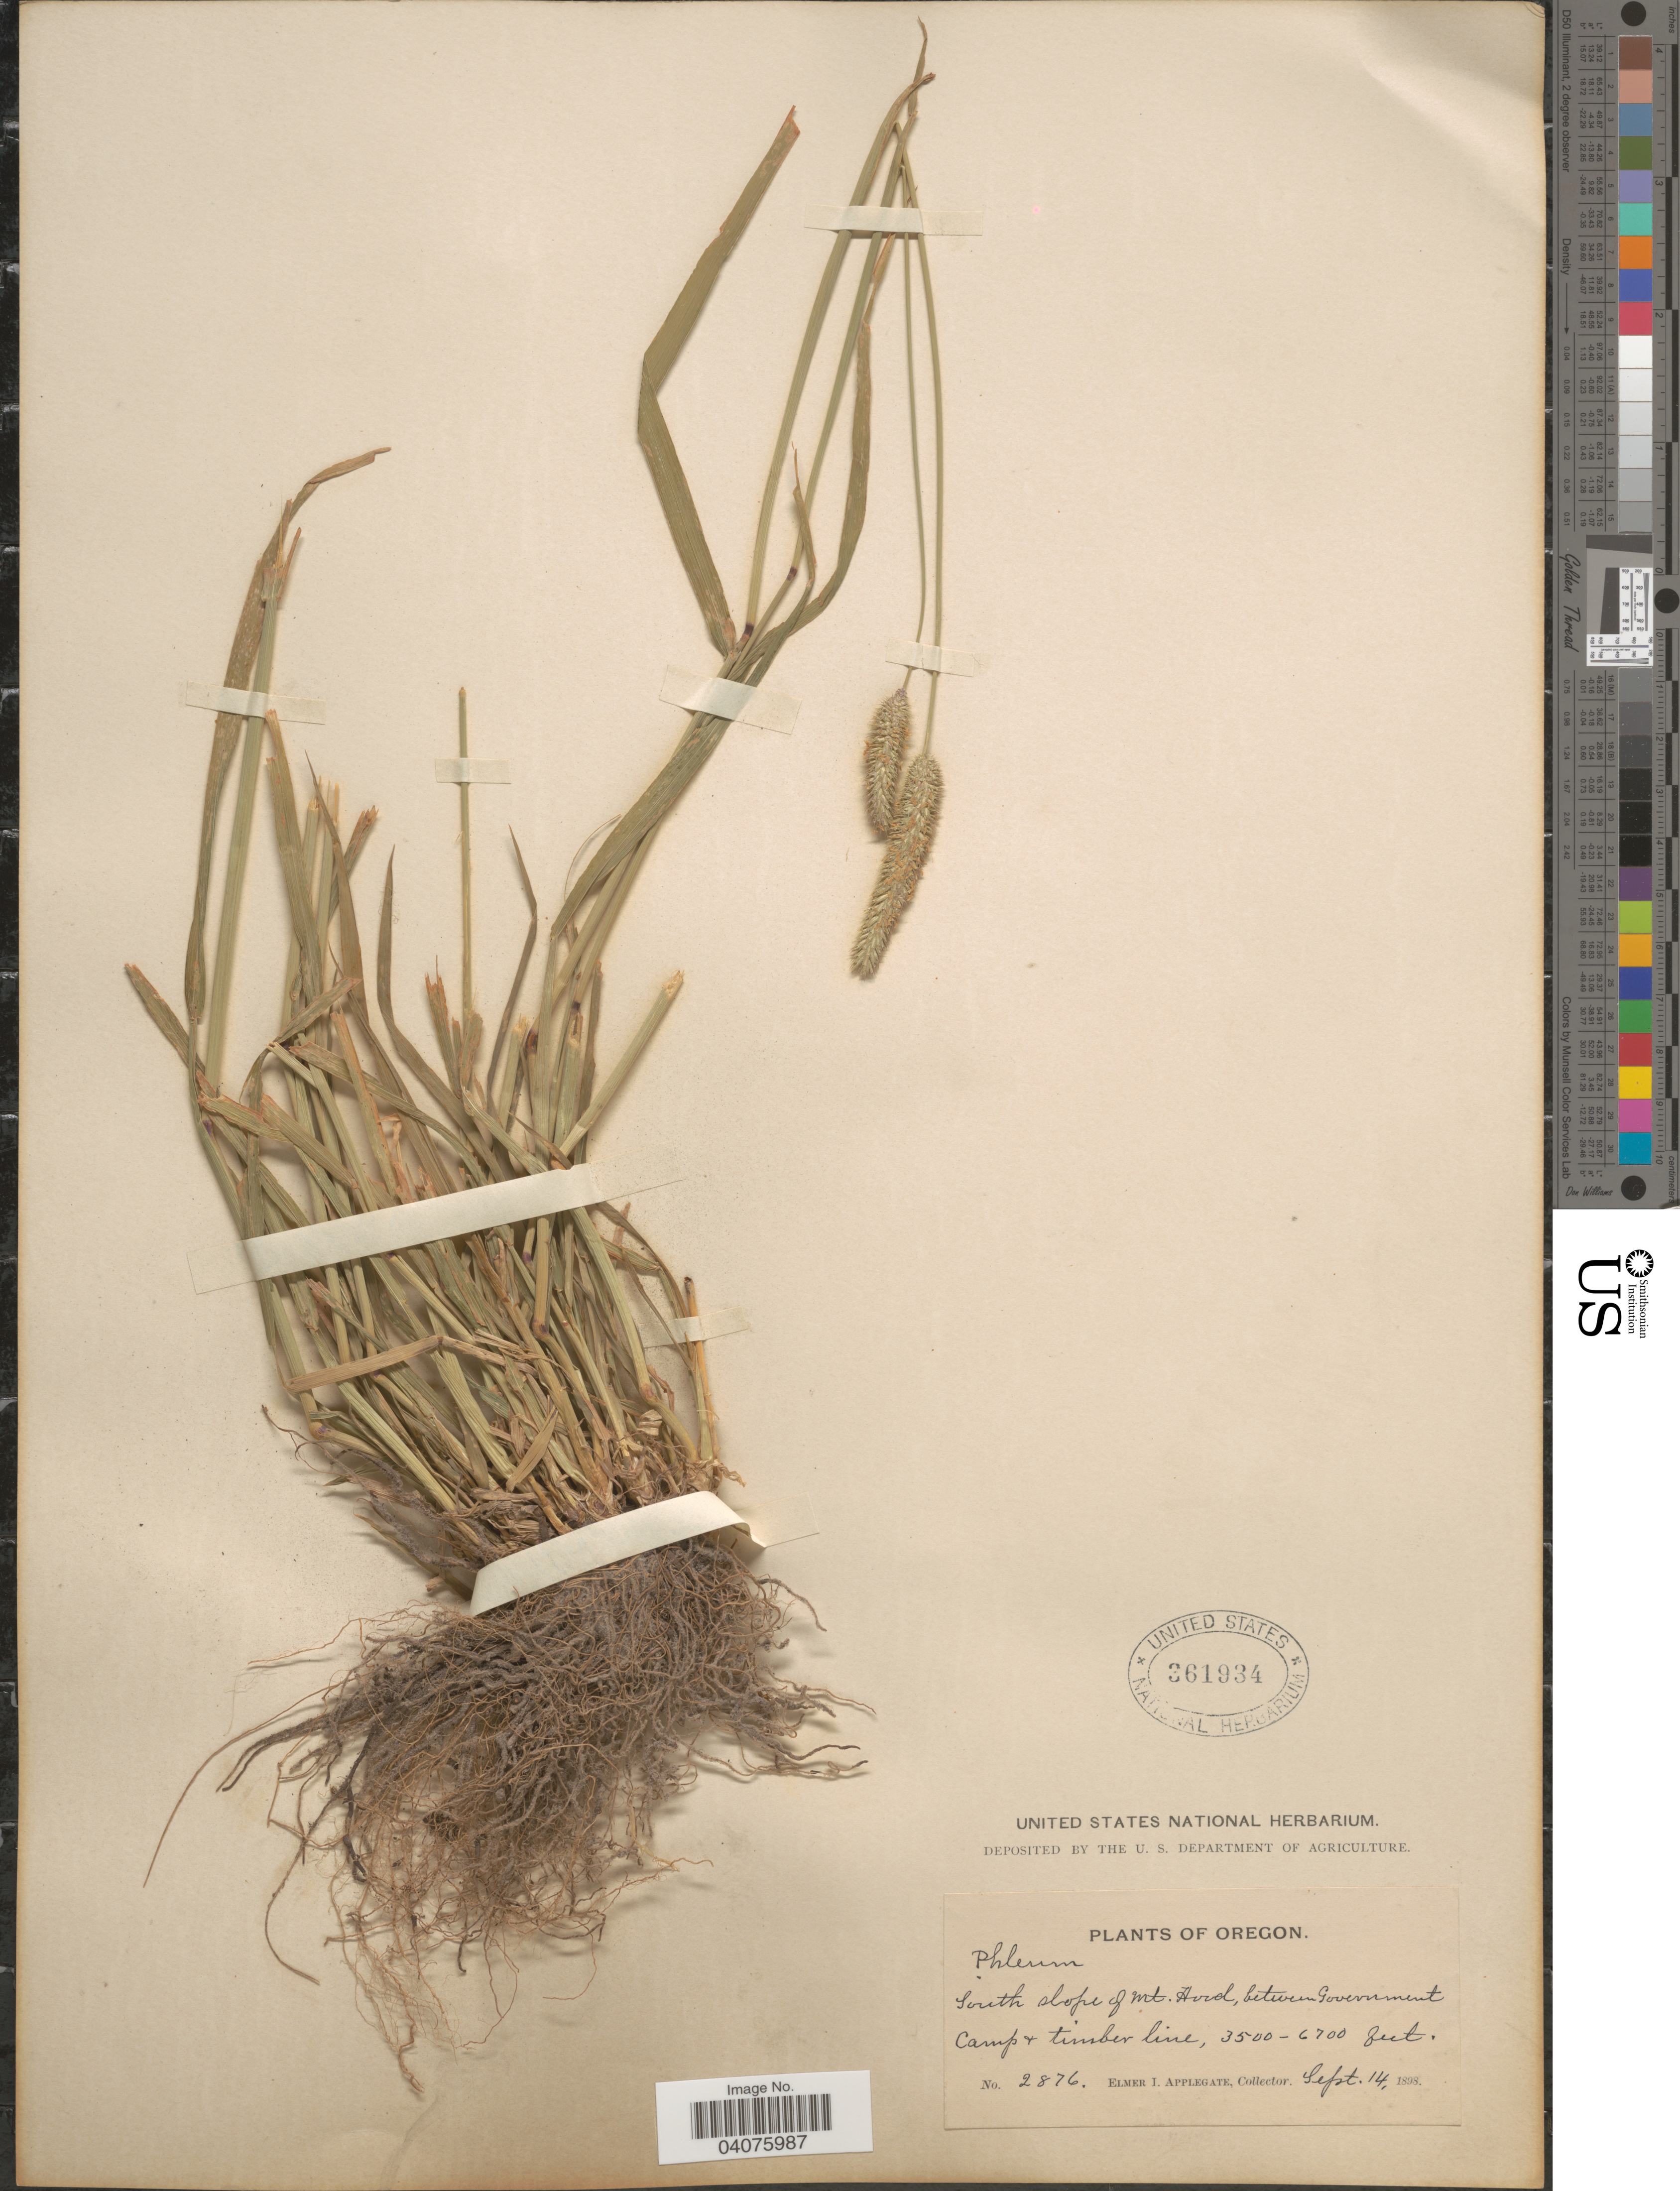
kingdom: Plantae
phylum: Tracheophyta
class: Liliopsida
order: Poales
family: Poaceae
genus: Phleum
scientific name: Phleum pratense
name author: L.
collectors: E. I. Applegate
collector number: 2876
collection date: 1898-09-14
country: United States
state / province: Oregon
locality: South slope of Mt. Hood, between Government Camp & timber line.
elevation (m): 1067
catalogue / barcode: US 361934